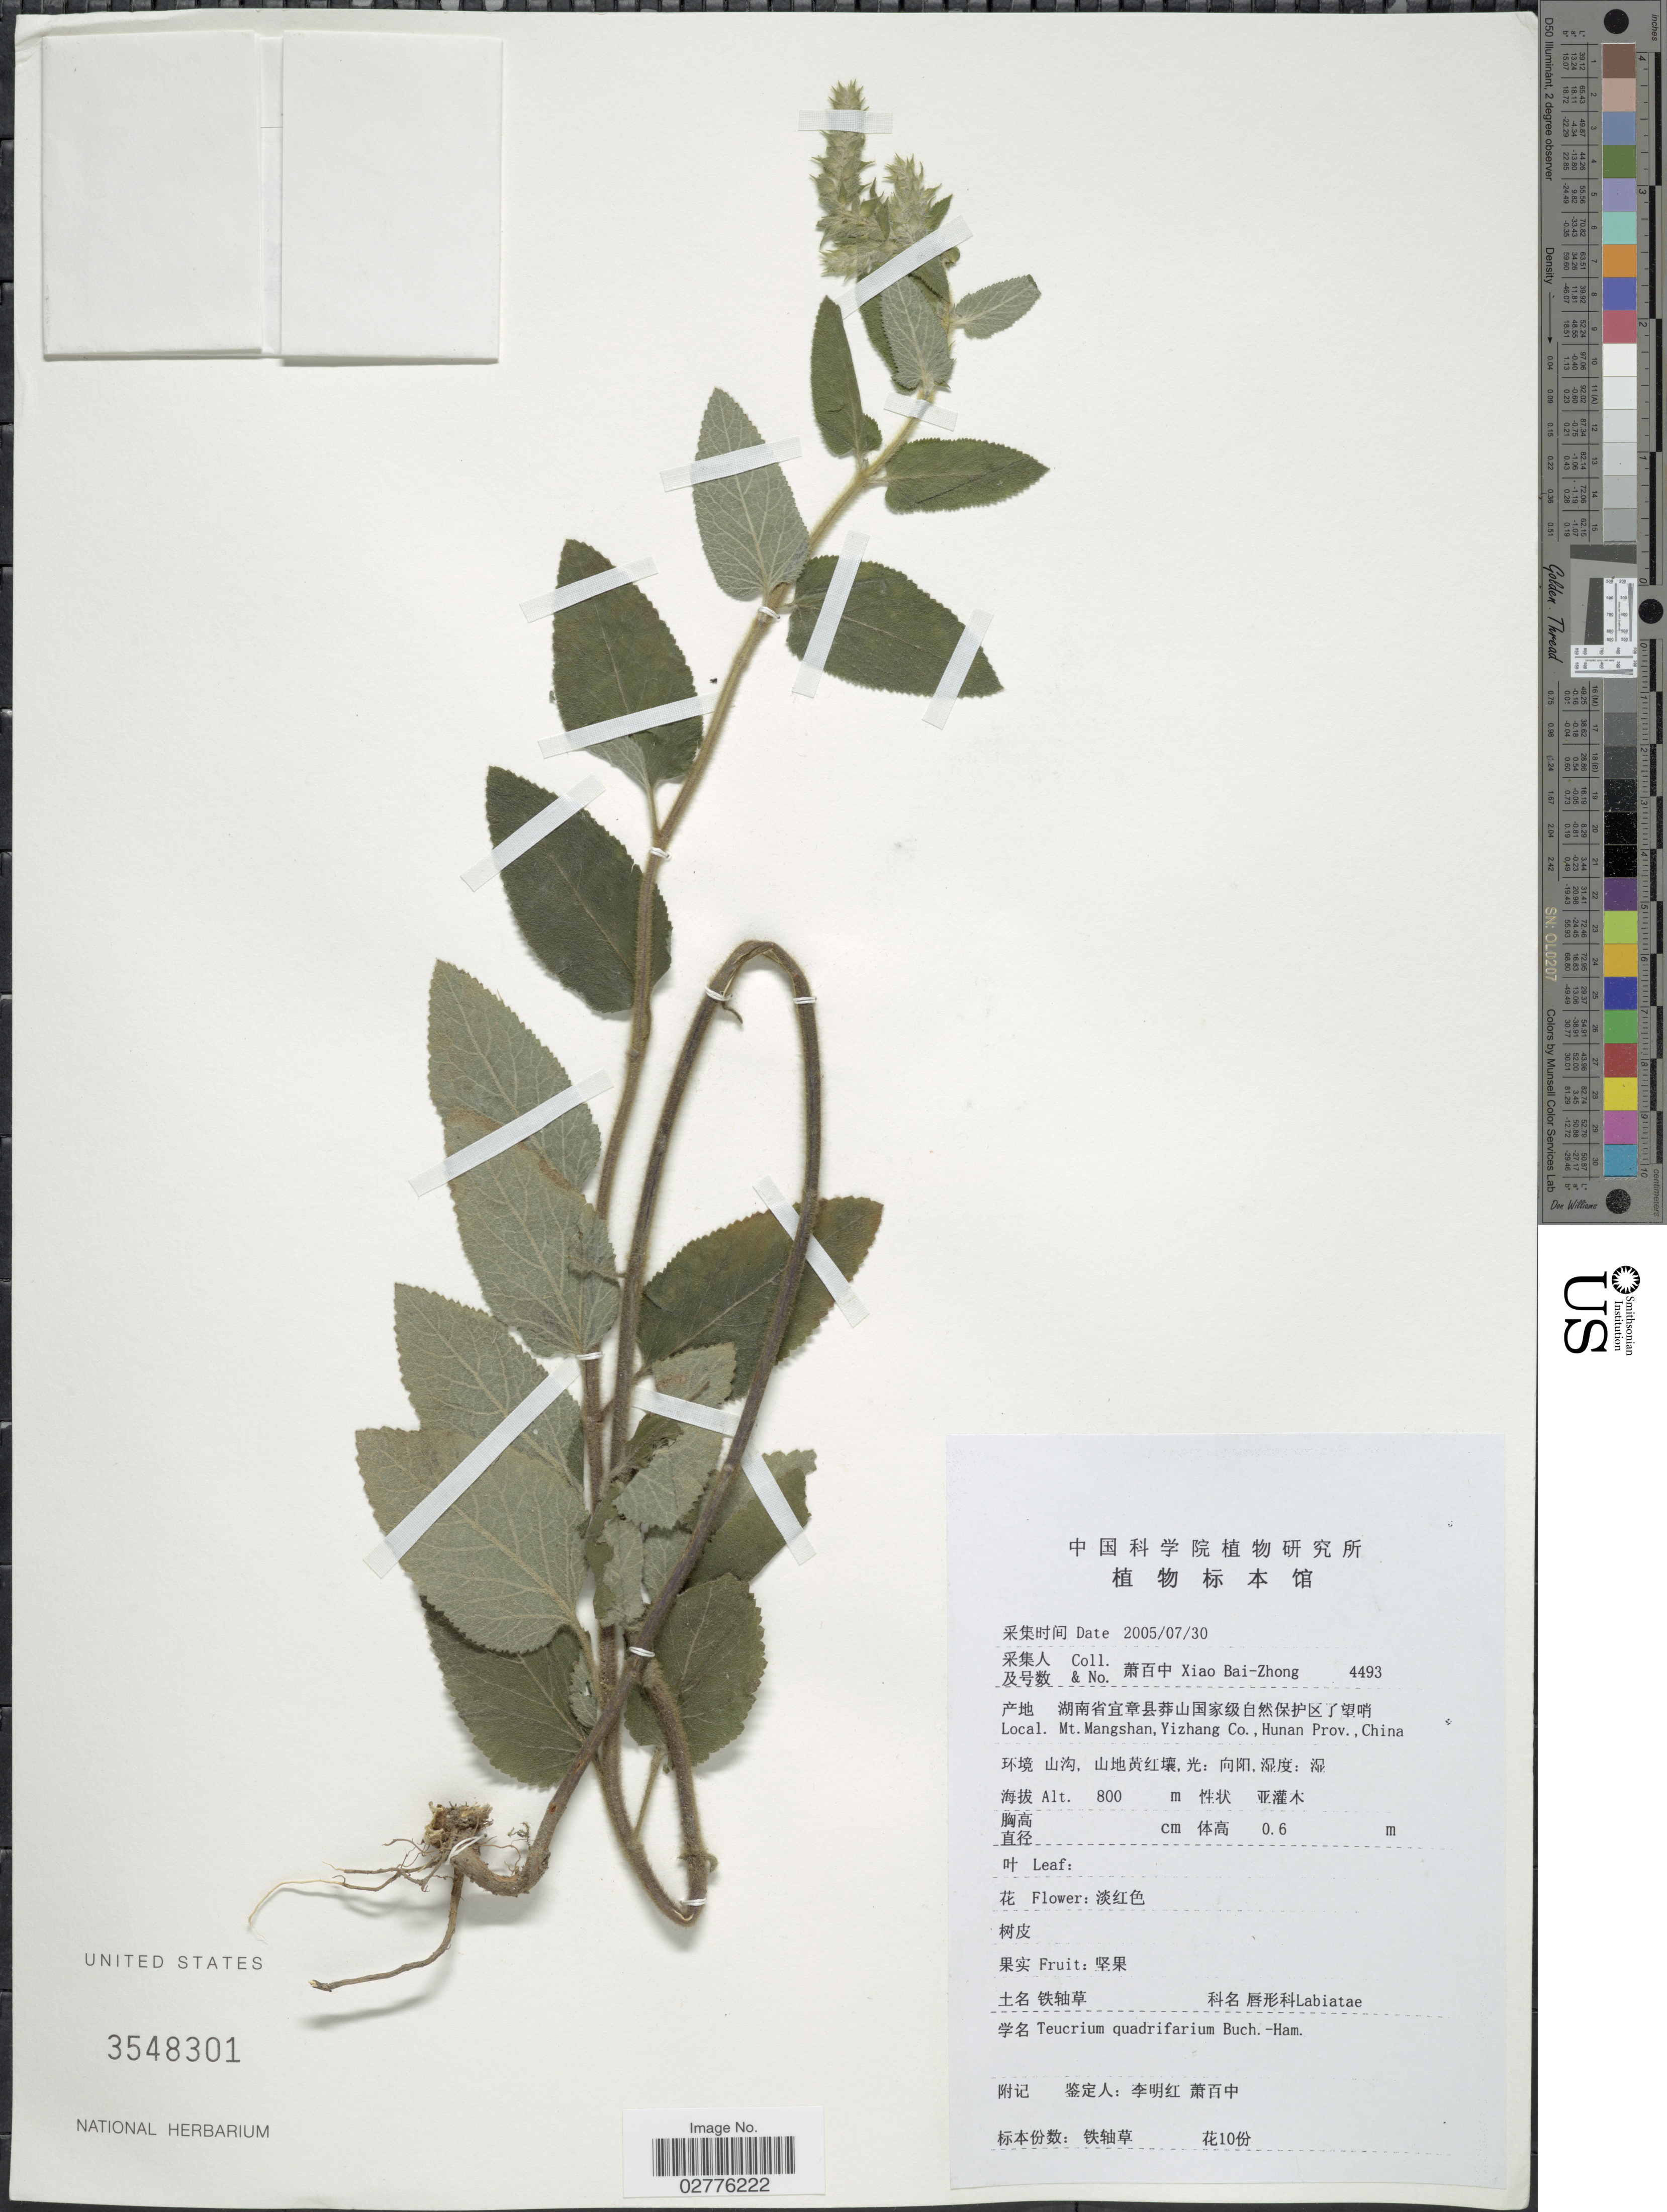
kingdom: Plantae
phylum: Tracheophyta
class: Magnoliopsida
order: Lamiales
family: Lamiaceae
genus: Teucrium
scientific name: Teucrium quadrifarium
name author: Buch.-Ham. ex D. Don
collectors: B. Z. Xiao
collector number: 4493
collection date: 2005-07-30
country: China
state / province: Hunan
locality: Mt. Mangshan, Yizhang Co.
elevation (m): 800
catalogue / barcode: US 3548301